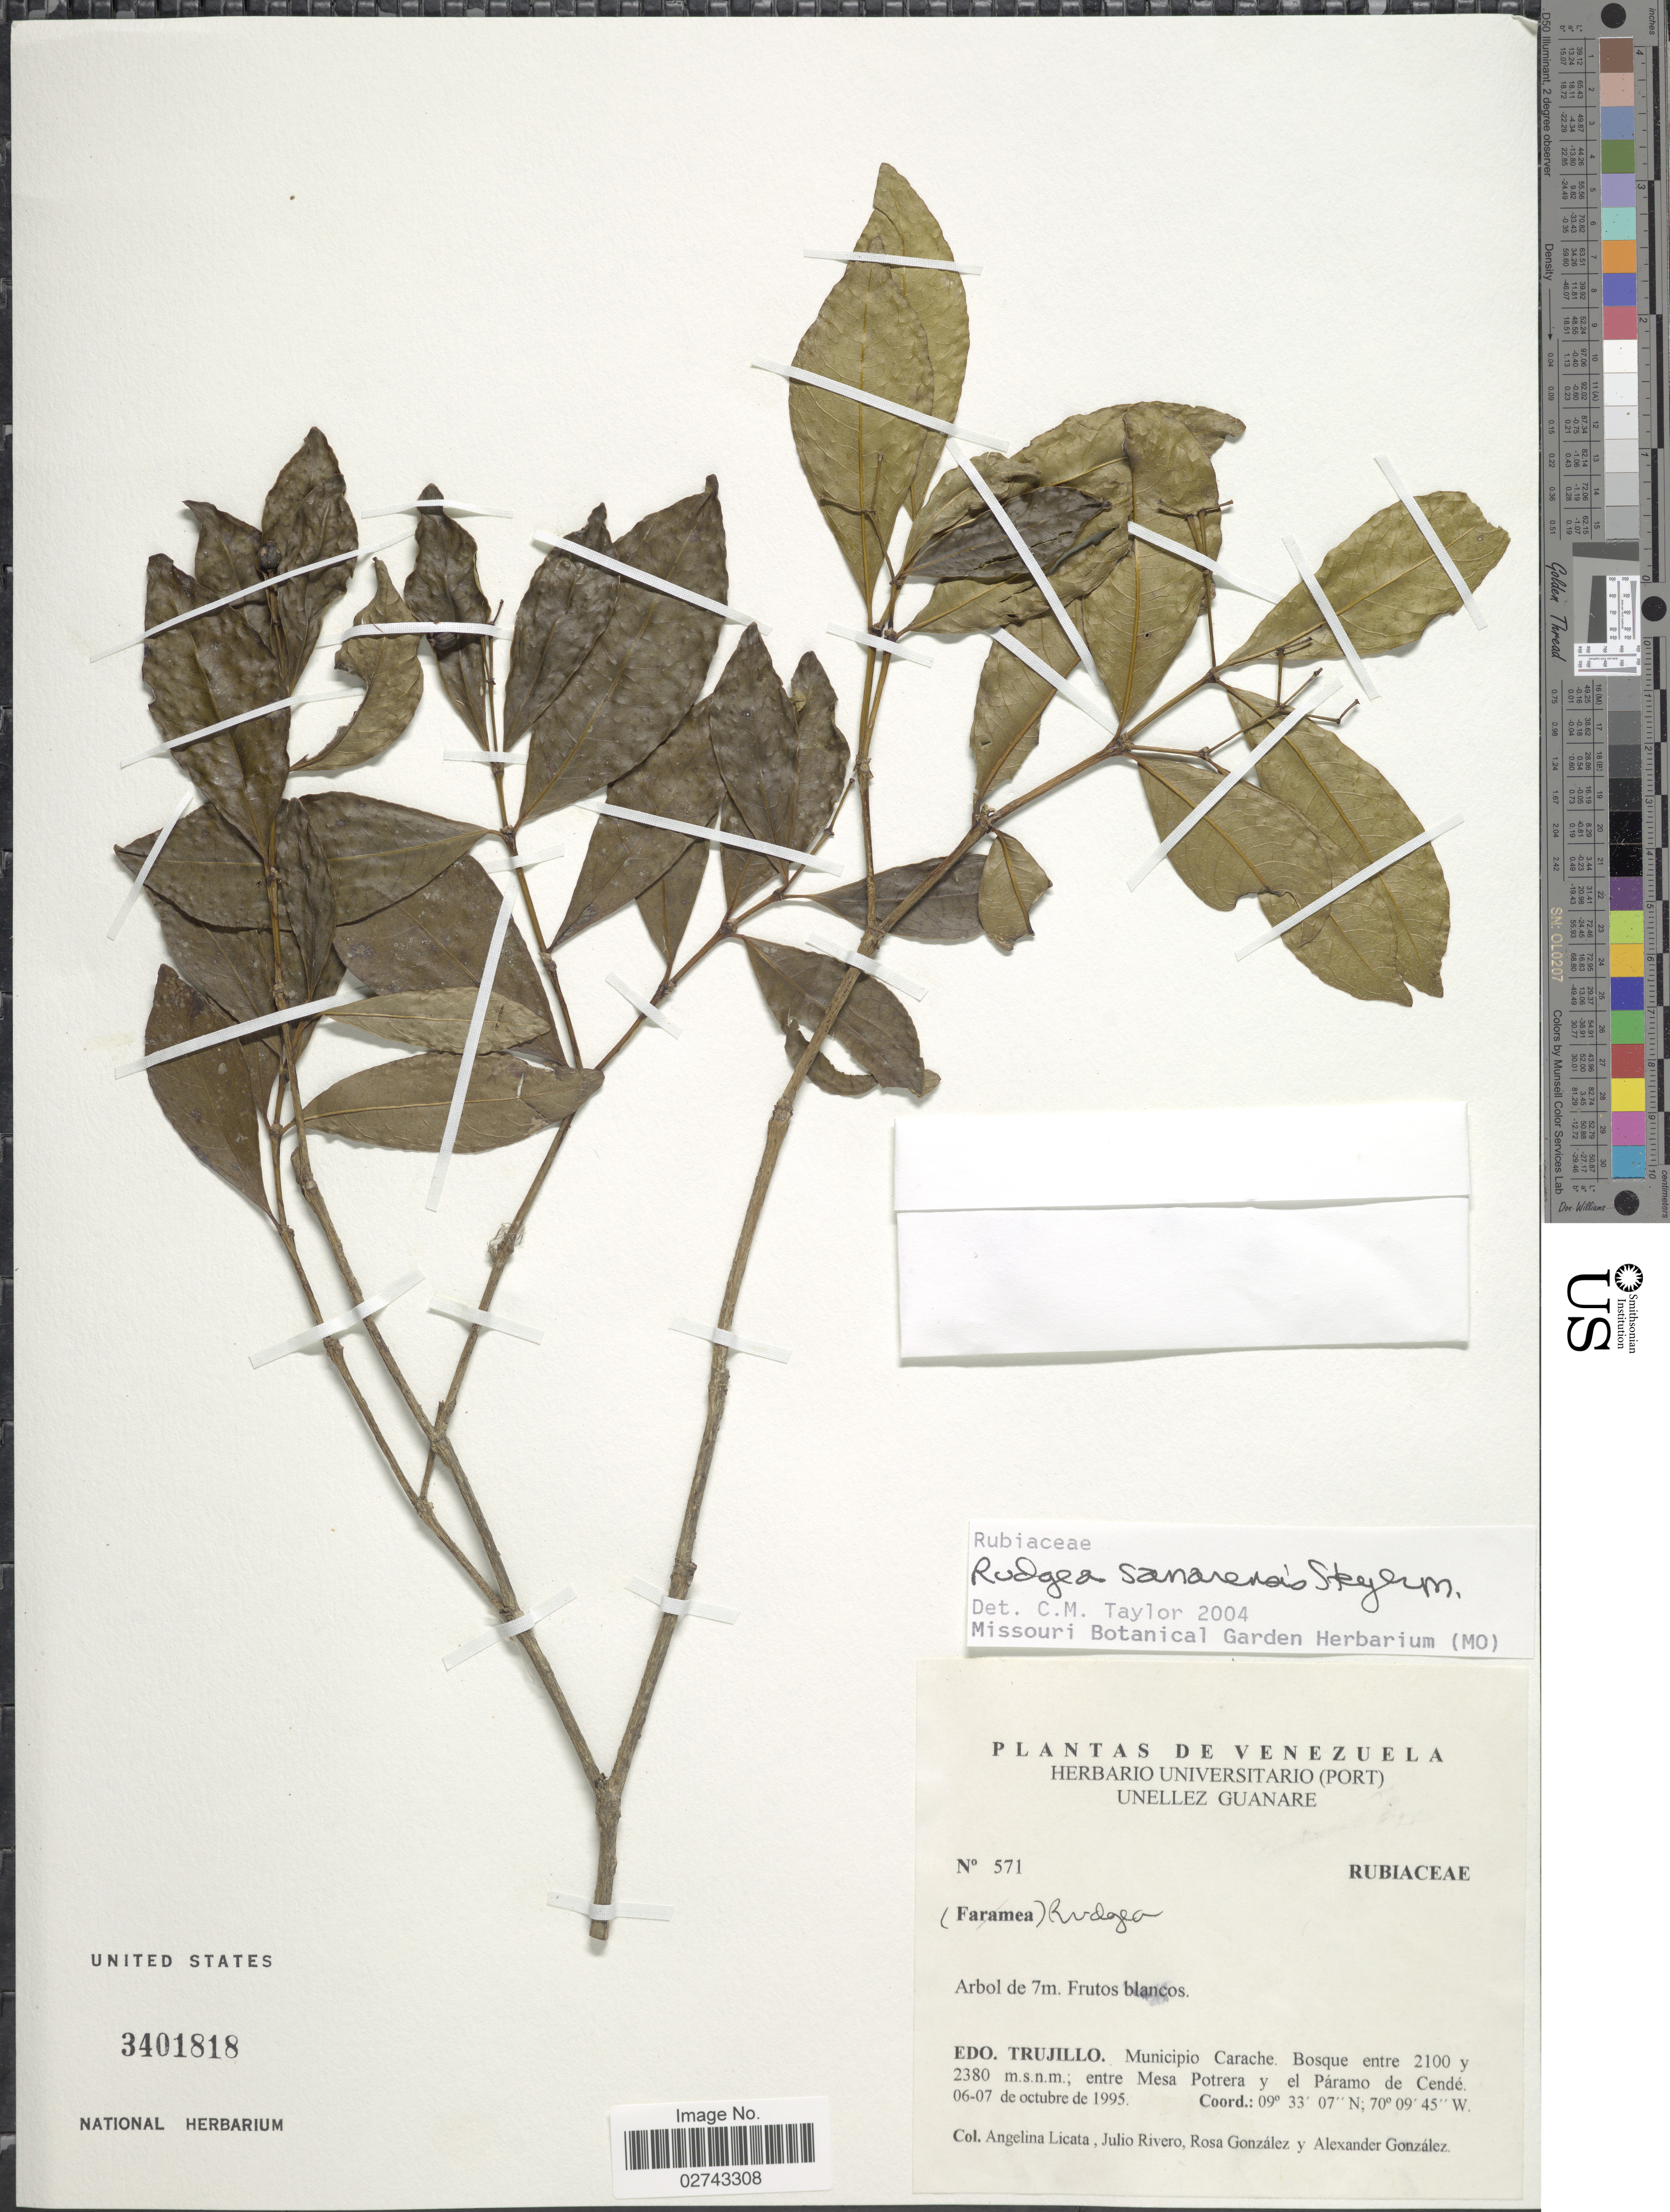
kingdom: Plantae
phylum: Tracheophyta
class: Magnoliopsida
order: Gentianales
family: Rubiaceae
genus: Rudgea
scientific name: Rudgea sanarensis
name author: Steyerm.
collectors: A. Licata, J. Rivero, R. González & A. C. González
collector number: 571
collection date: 1995-10-06/1995-10-07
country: Venezuela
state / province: Trujillo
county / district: Carache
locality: Mesa Potrera y el Páramo de Cendé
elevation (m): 2100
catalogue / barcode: US 3401818